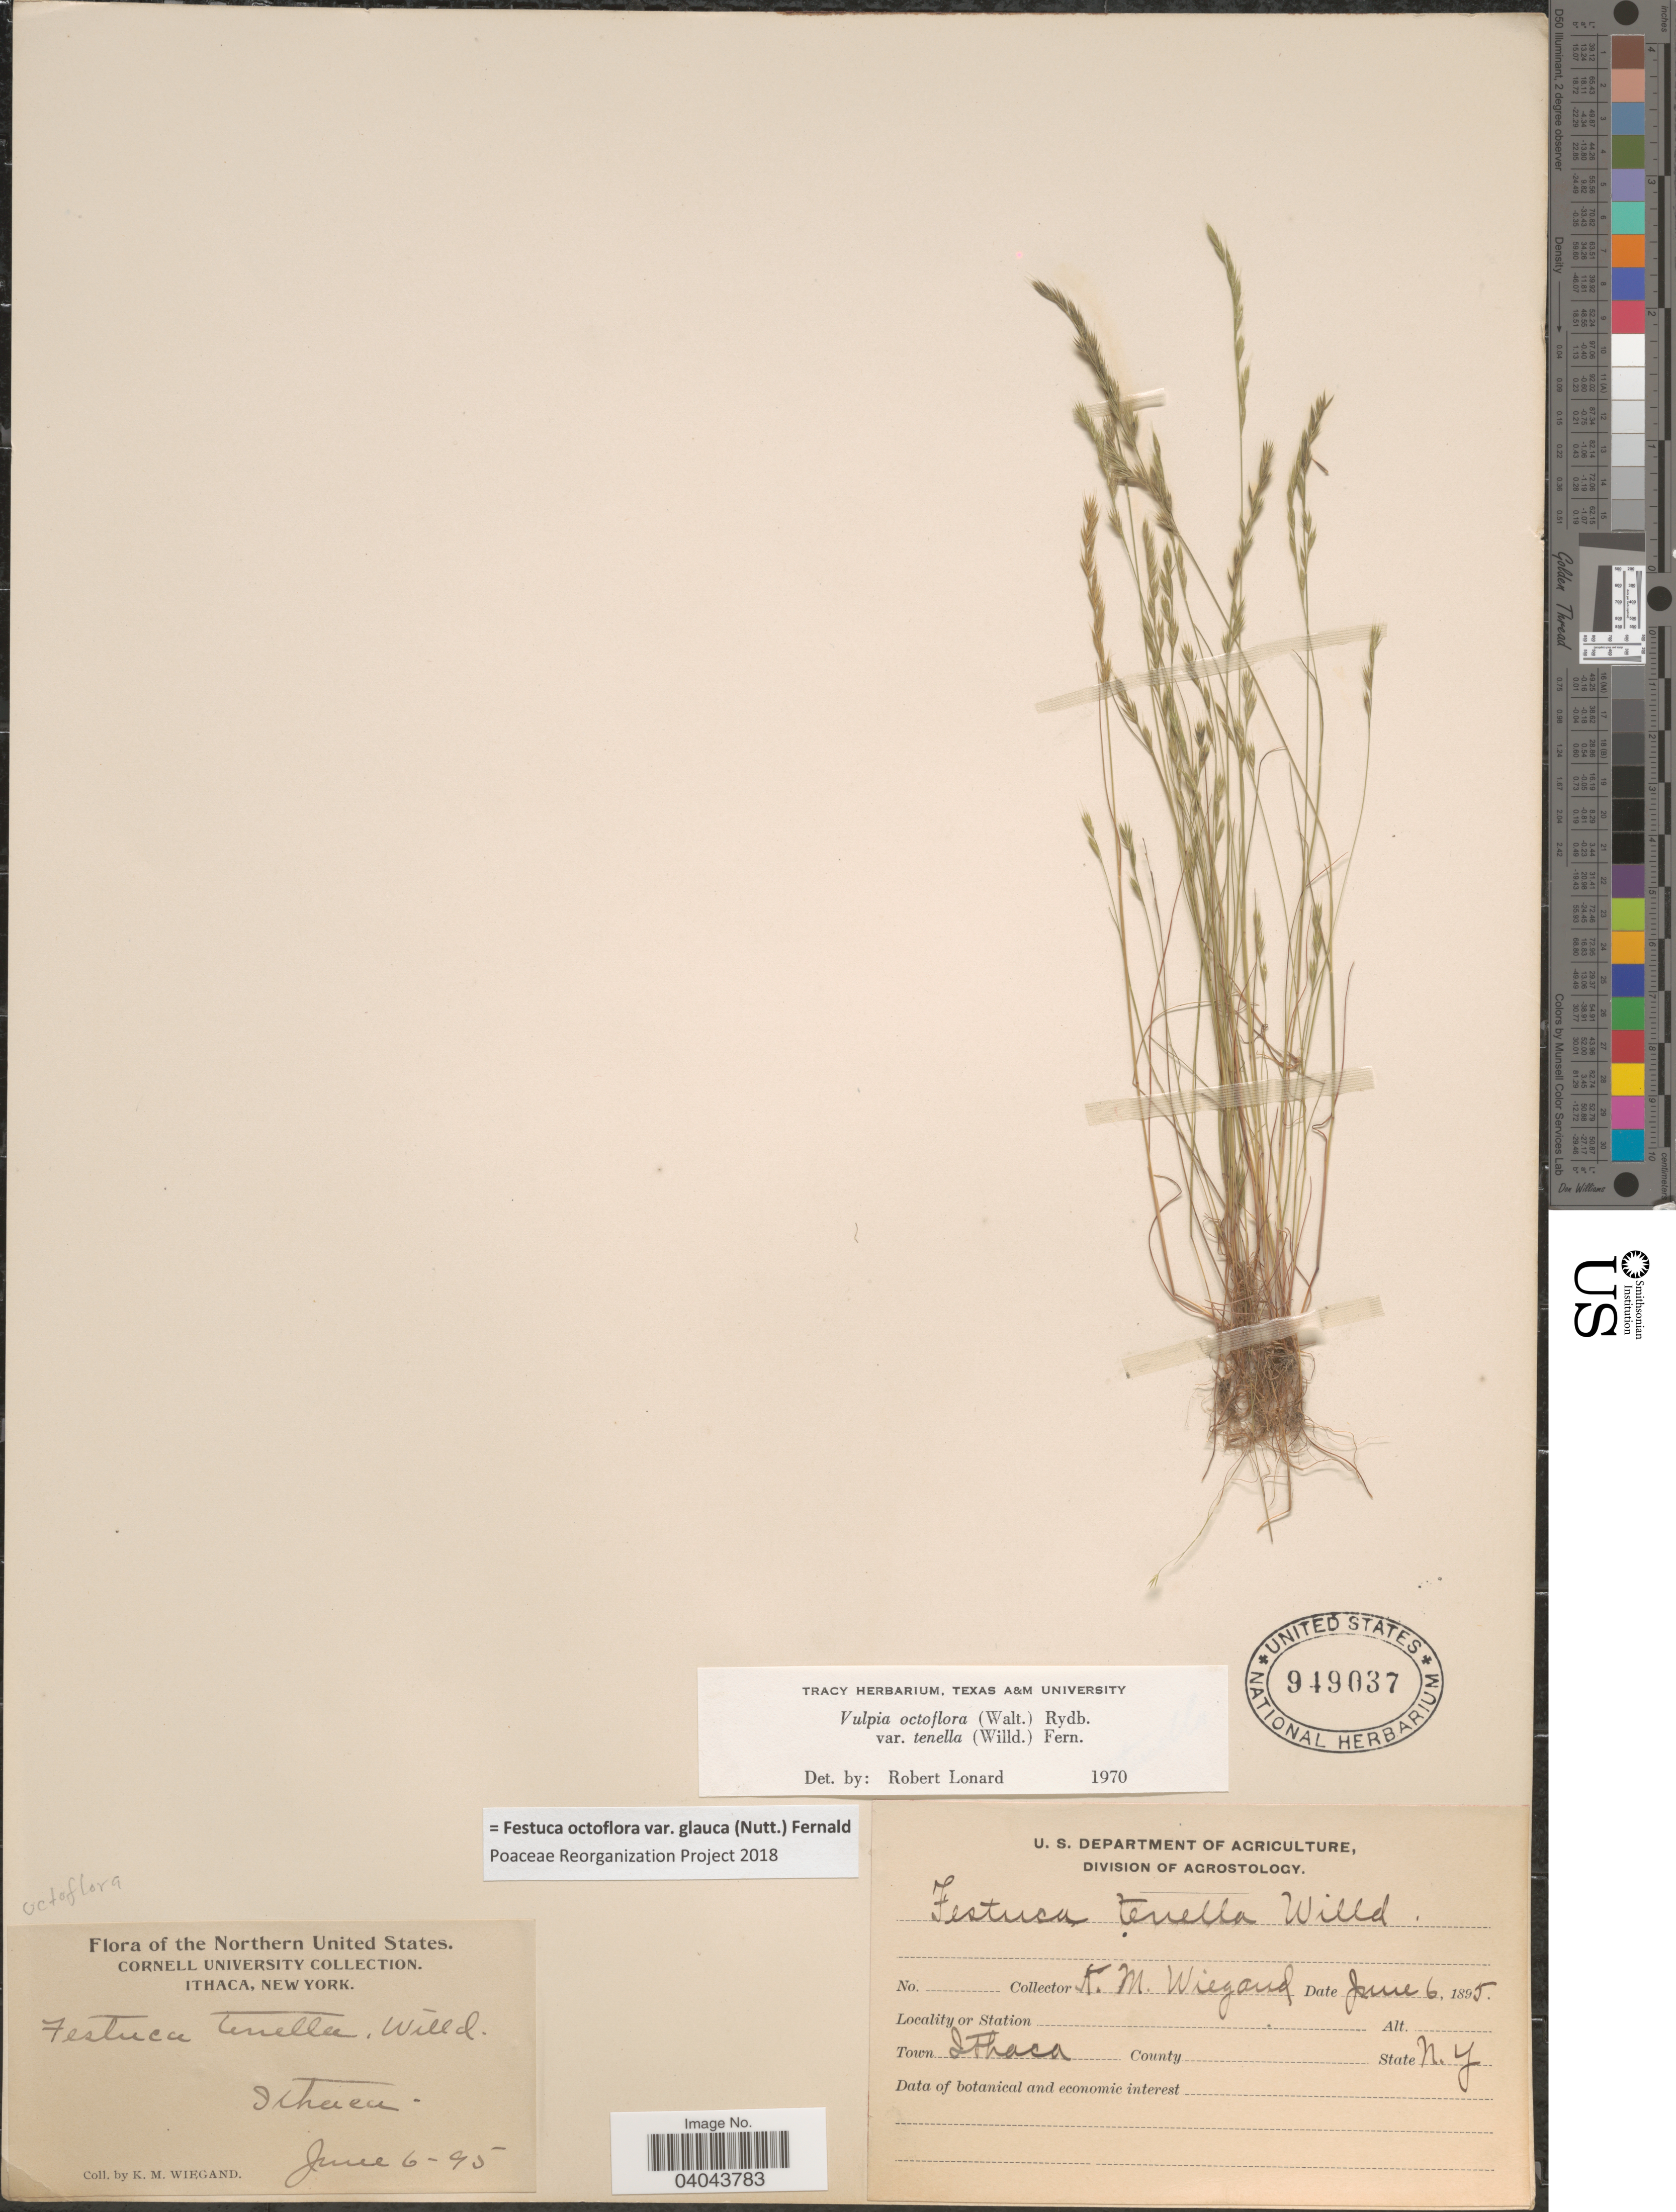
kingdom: Plantae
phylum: Tracheophyta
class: Liliopsida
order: Poales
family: Poaceae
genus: Festuca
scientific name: Festuca octoflora var. glauca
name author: (Nutt.) Fernald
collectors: K. M. Wiegand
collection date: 1895-06-06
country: United States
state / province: New York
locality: The Northern United States. Town Ithaca.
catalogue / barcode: US 949037